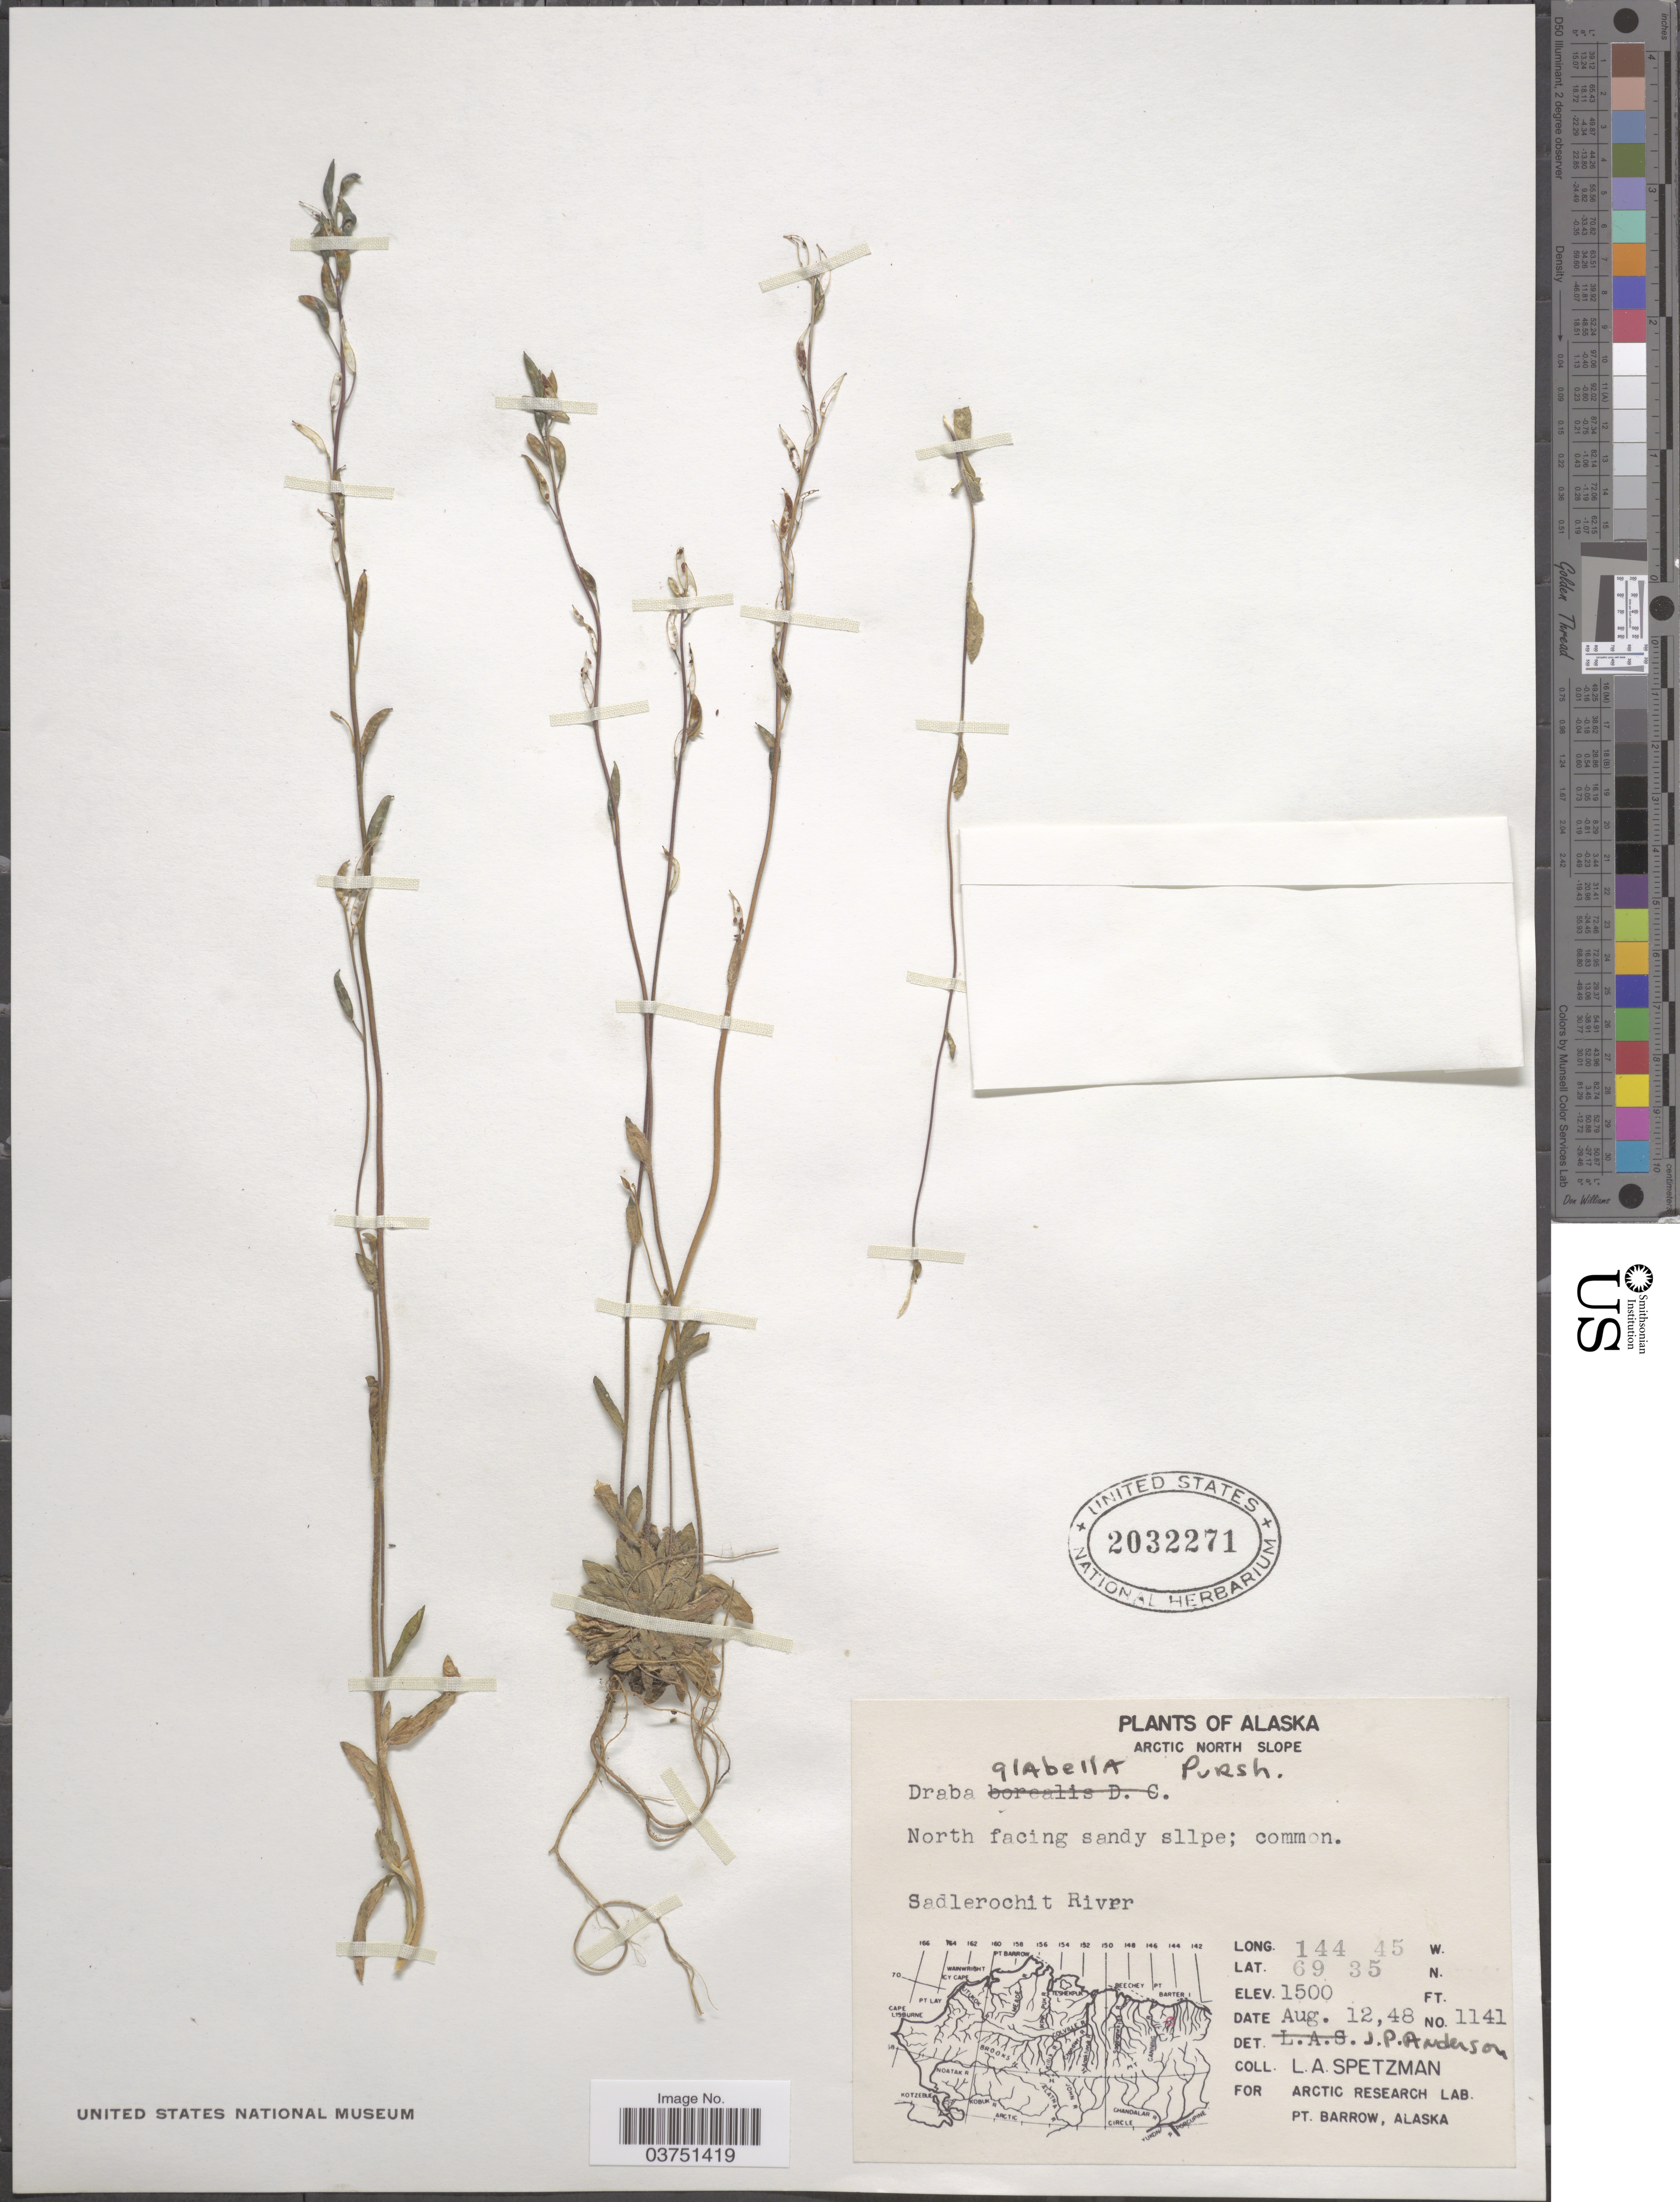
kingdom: Plantae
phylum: Tracheophyta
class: Magnoliopsida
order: Brassicales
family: Brassicaceae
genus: Draba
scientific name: Draba glabella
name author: Pursh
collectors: L. Spetzman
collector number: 1141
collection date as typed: Transcribed d/m/y: 12/8/48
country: United States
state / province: Alaska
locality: Arctic North Slope; North facing sllpe. Sadlerochit River.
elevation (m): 457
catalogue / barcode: US 2032271